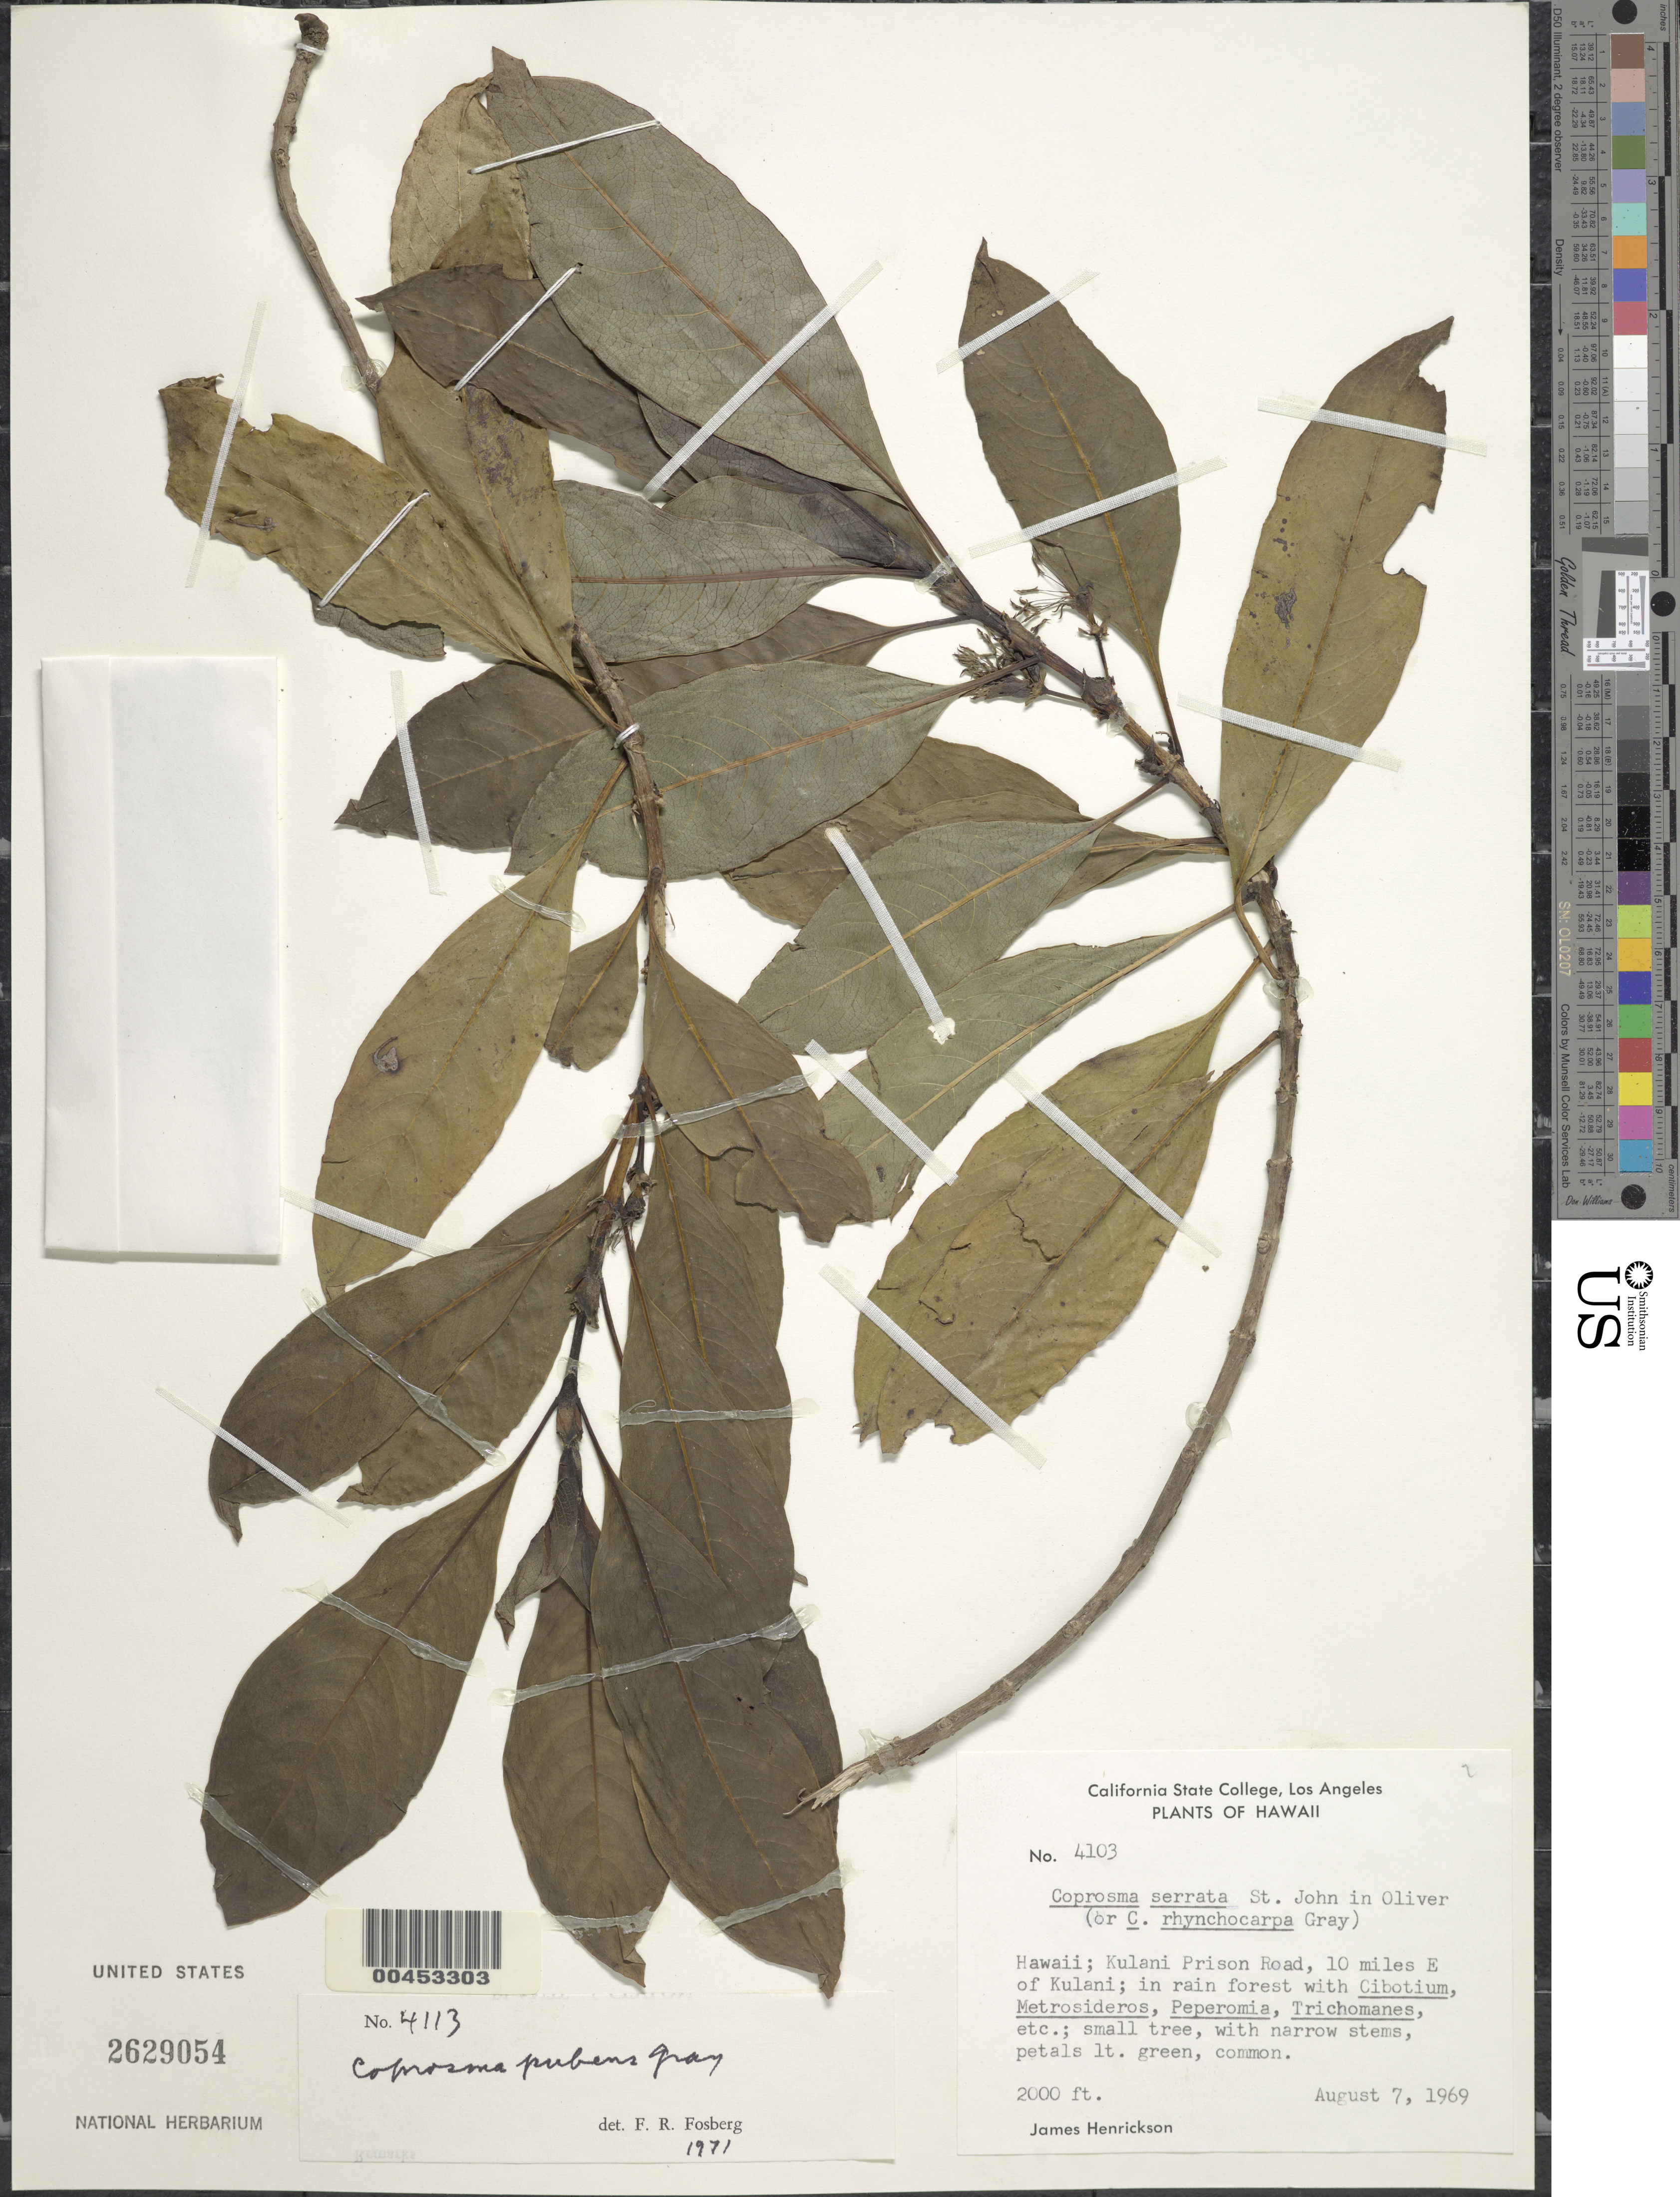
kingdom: Plantae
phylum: Tracheophyta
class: Magnoliopsida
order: Gentianales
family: Rubiaceae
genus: Coprosma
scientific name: Coprosma pubens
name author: A. Gray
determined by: Fosberg, F. R.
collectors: J. S. Henrickson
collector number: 4103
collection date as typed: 7 Aug 1969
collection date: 1969-08-07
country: United States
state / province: Hawaii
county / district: Hawaii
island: Hawaii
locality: Kulani Prison Rd, 10 mi E of Kulani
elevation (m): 610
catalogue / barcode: US 2629054